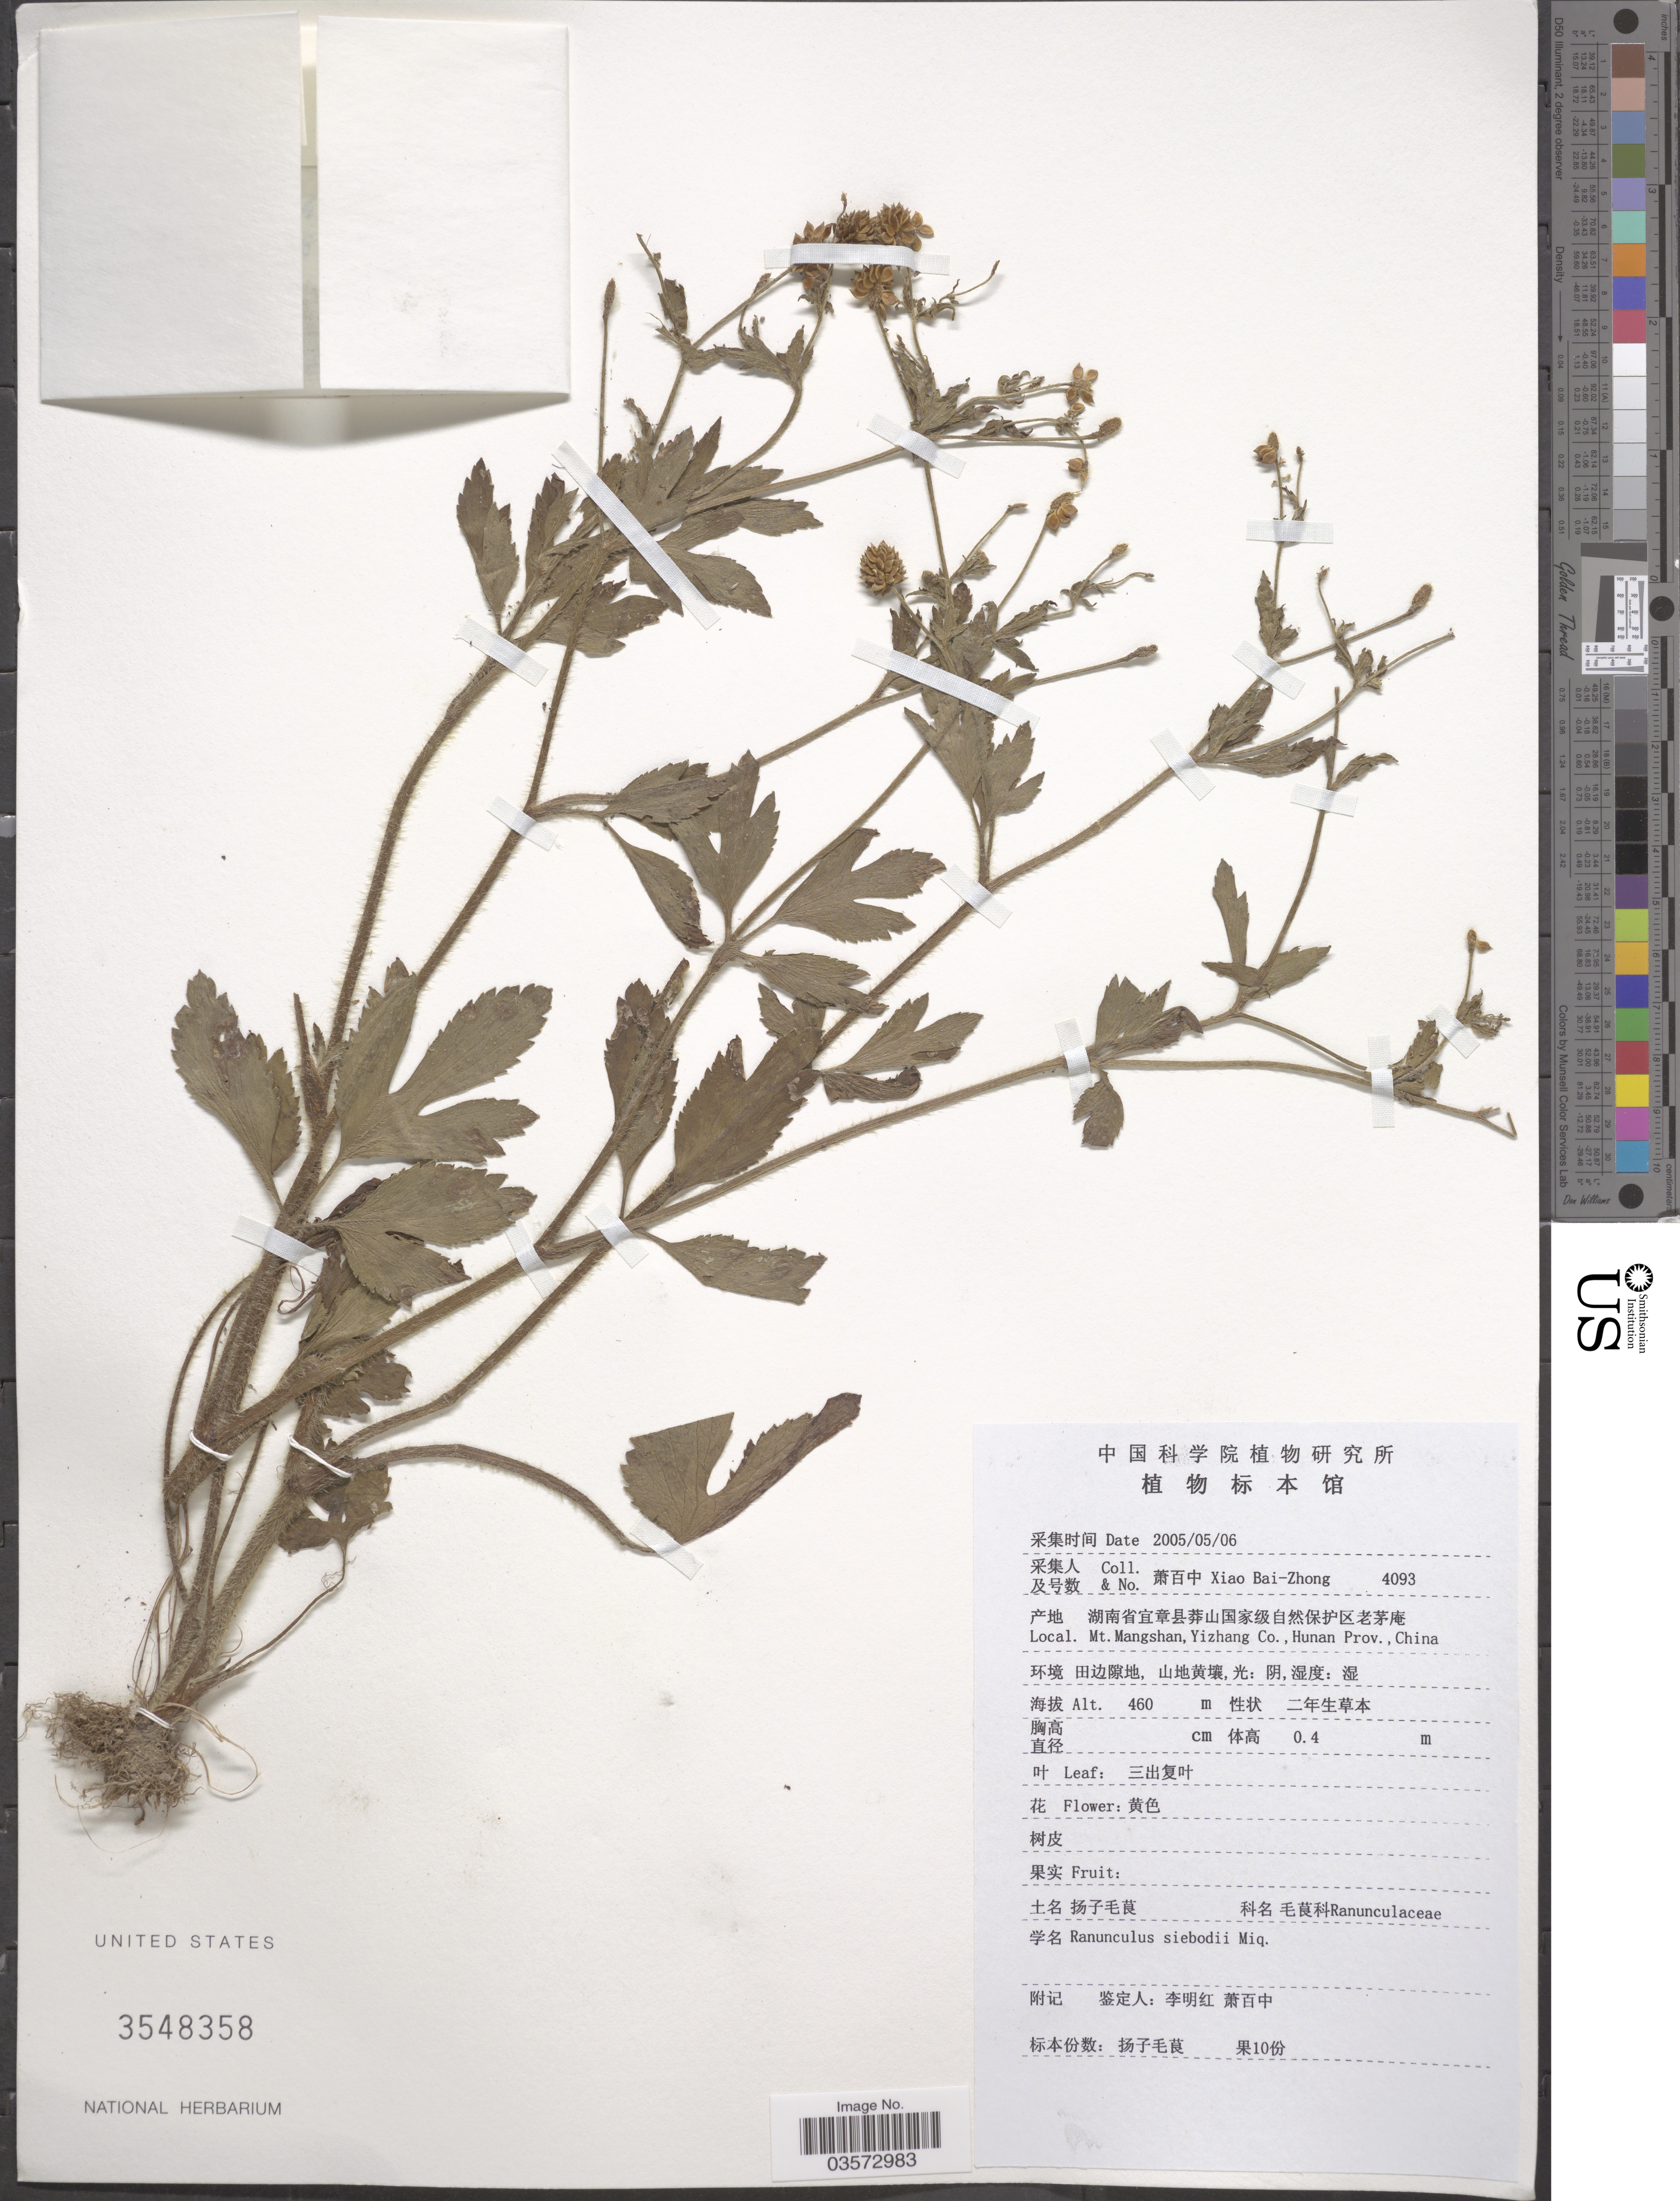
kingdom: Plantae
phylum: Tracheophyta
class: Magnoliopsida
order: Ranunculales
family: Ranunculaceae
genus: Ranunculus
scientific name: Ranunculus sieboldii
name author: Miq.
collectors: B. Z. Xiao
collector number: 4093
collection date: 2005-05-06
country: China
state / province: Hunan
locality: Mt. Mangshan, Yizhang Co.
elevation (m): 460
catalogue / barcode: US 3548358